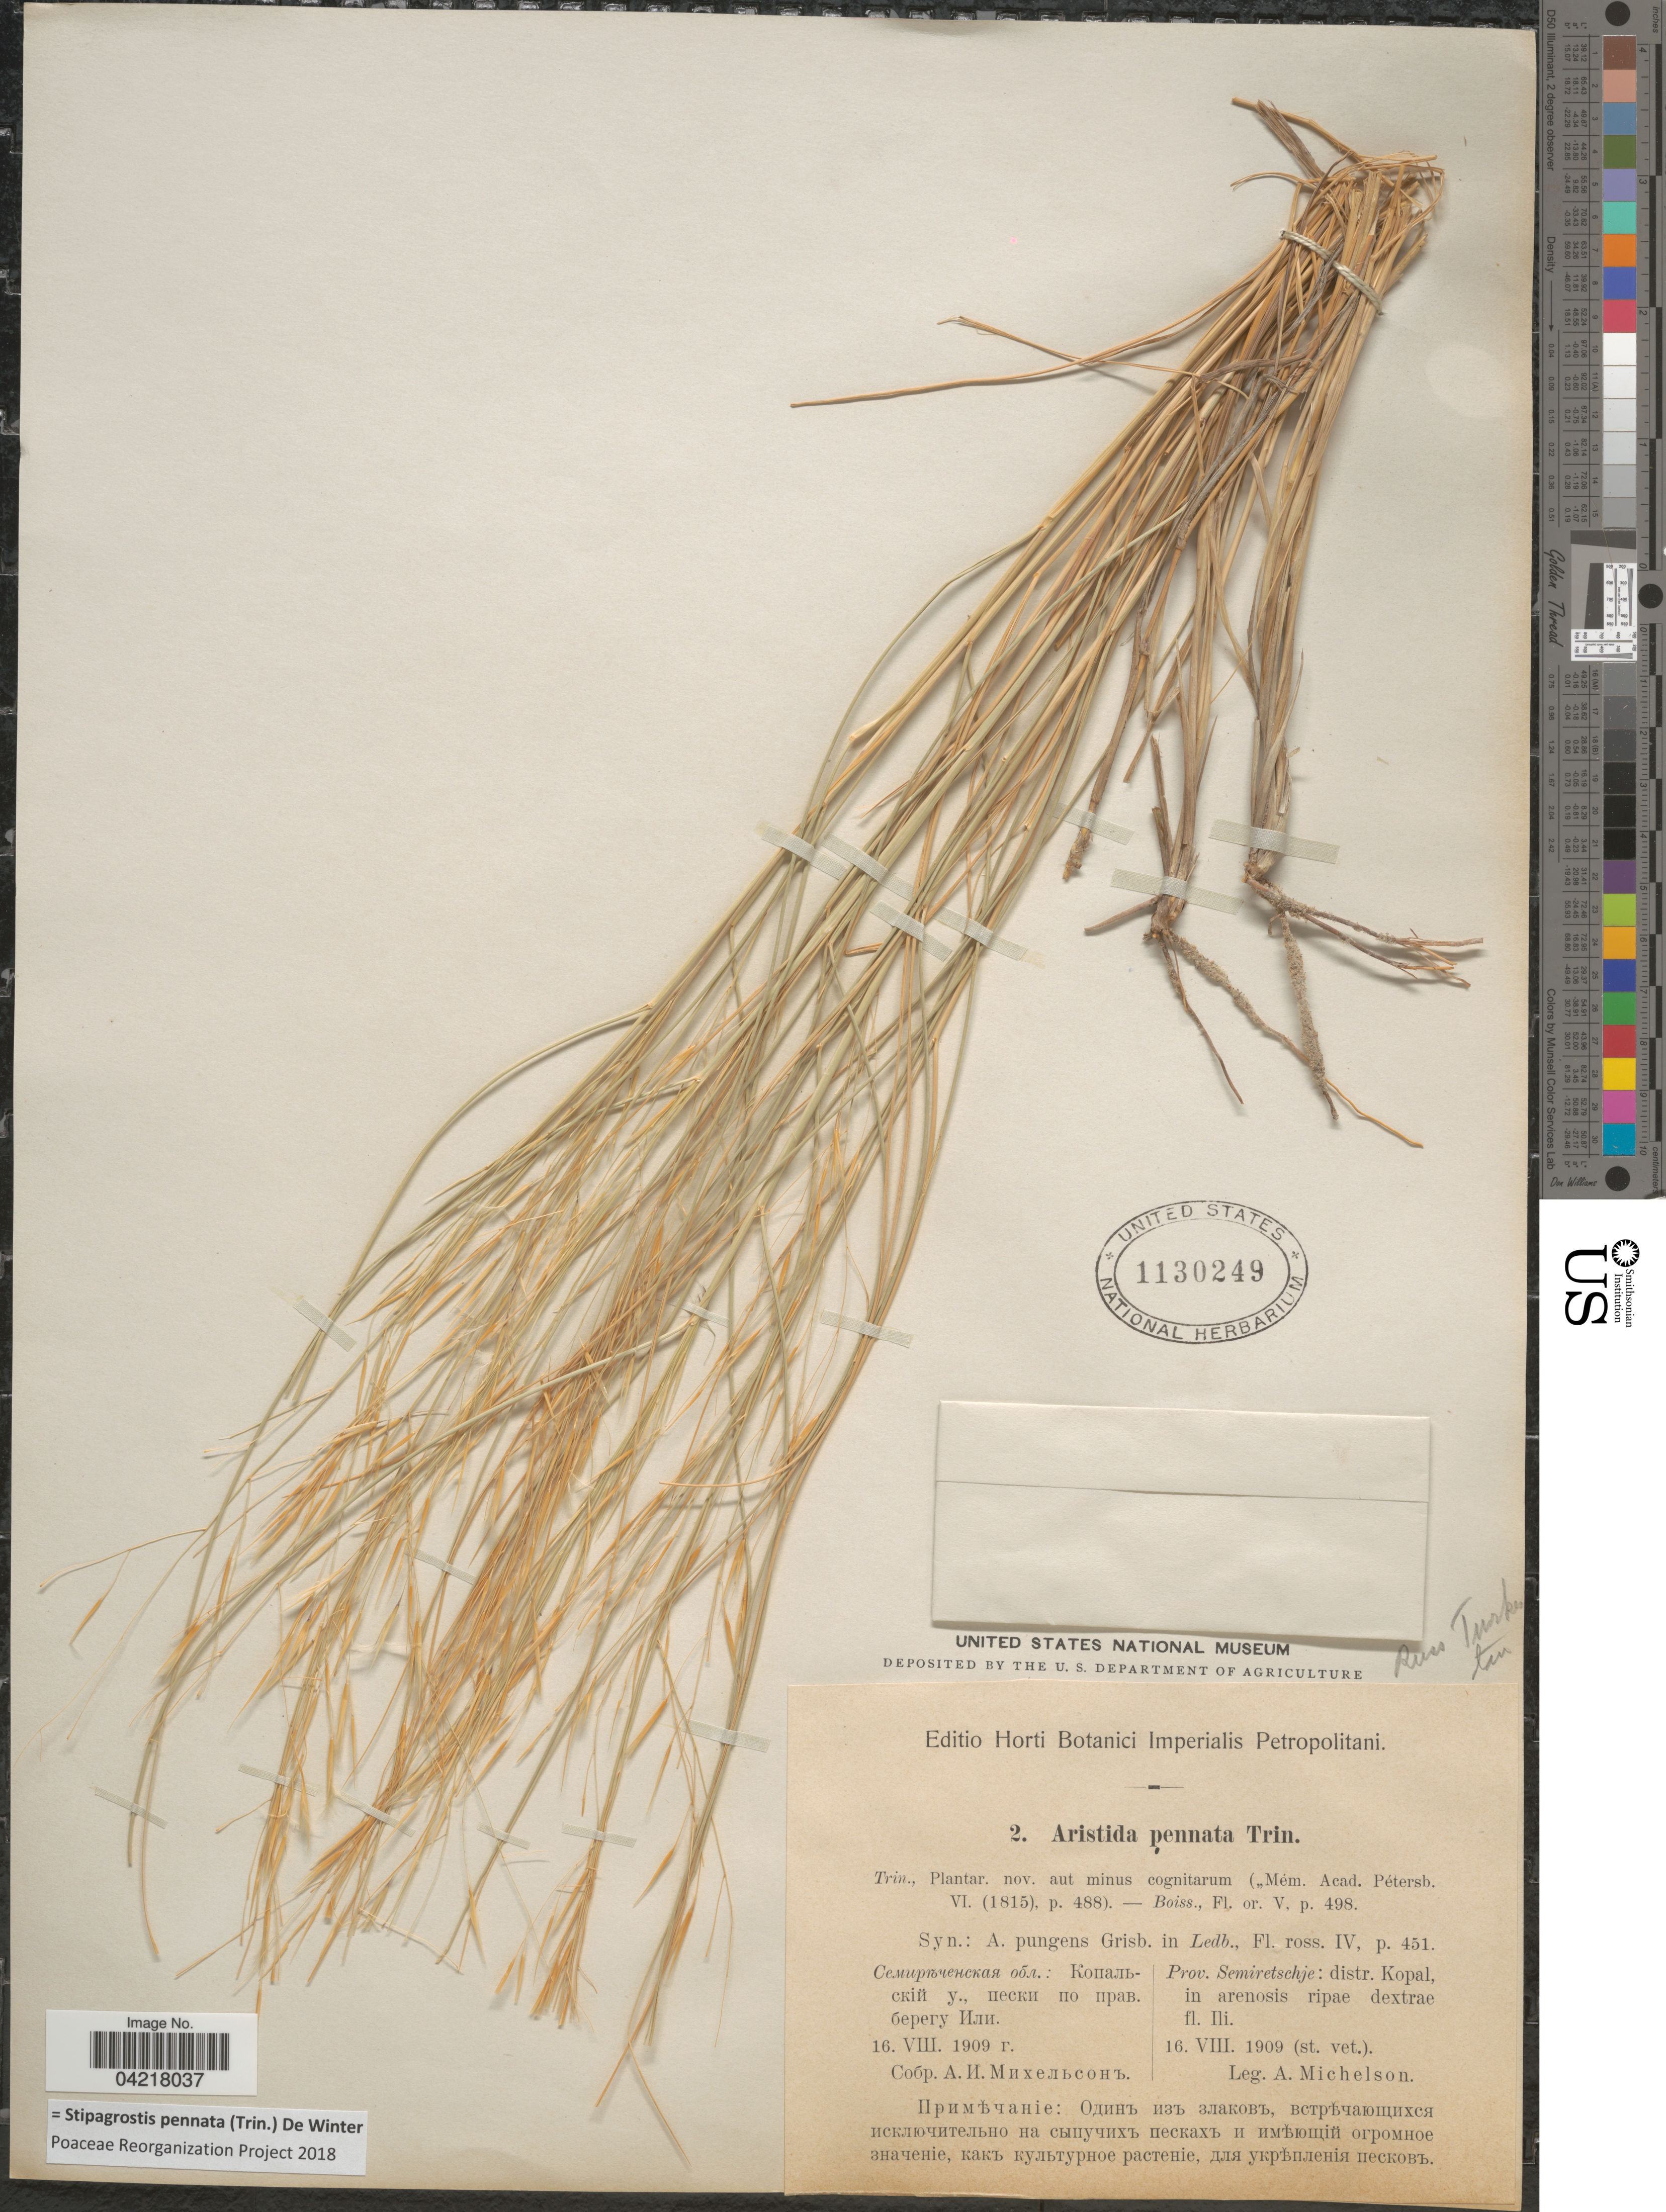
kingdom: Plantae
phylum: Tracheophyta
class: Liliopsida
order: Poales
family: Poaceae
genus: Stipagrostis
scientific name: Stipagrostis pennata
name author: (Trin.) De Winter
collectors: A. Michelson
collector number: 2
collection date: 1909-08-16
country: Kazakhstan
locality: Prov. Semiretschje: distr. Kopal, in arenosis ripae dextrae fl. Ili.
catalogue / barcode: US 1130249